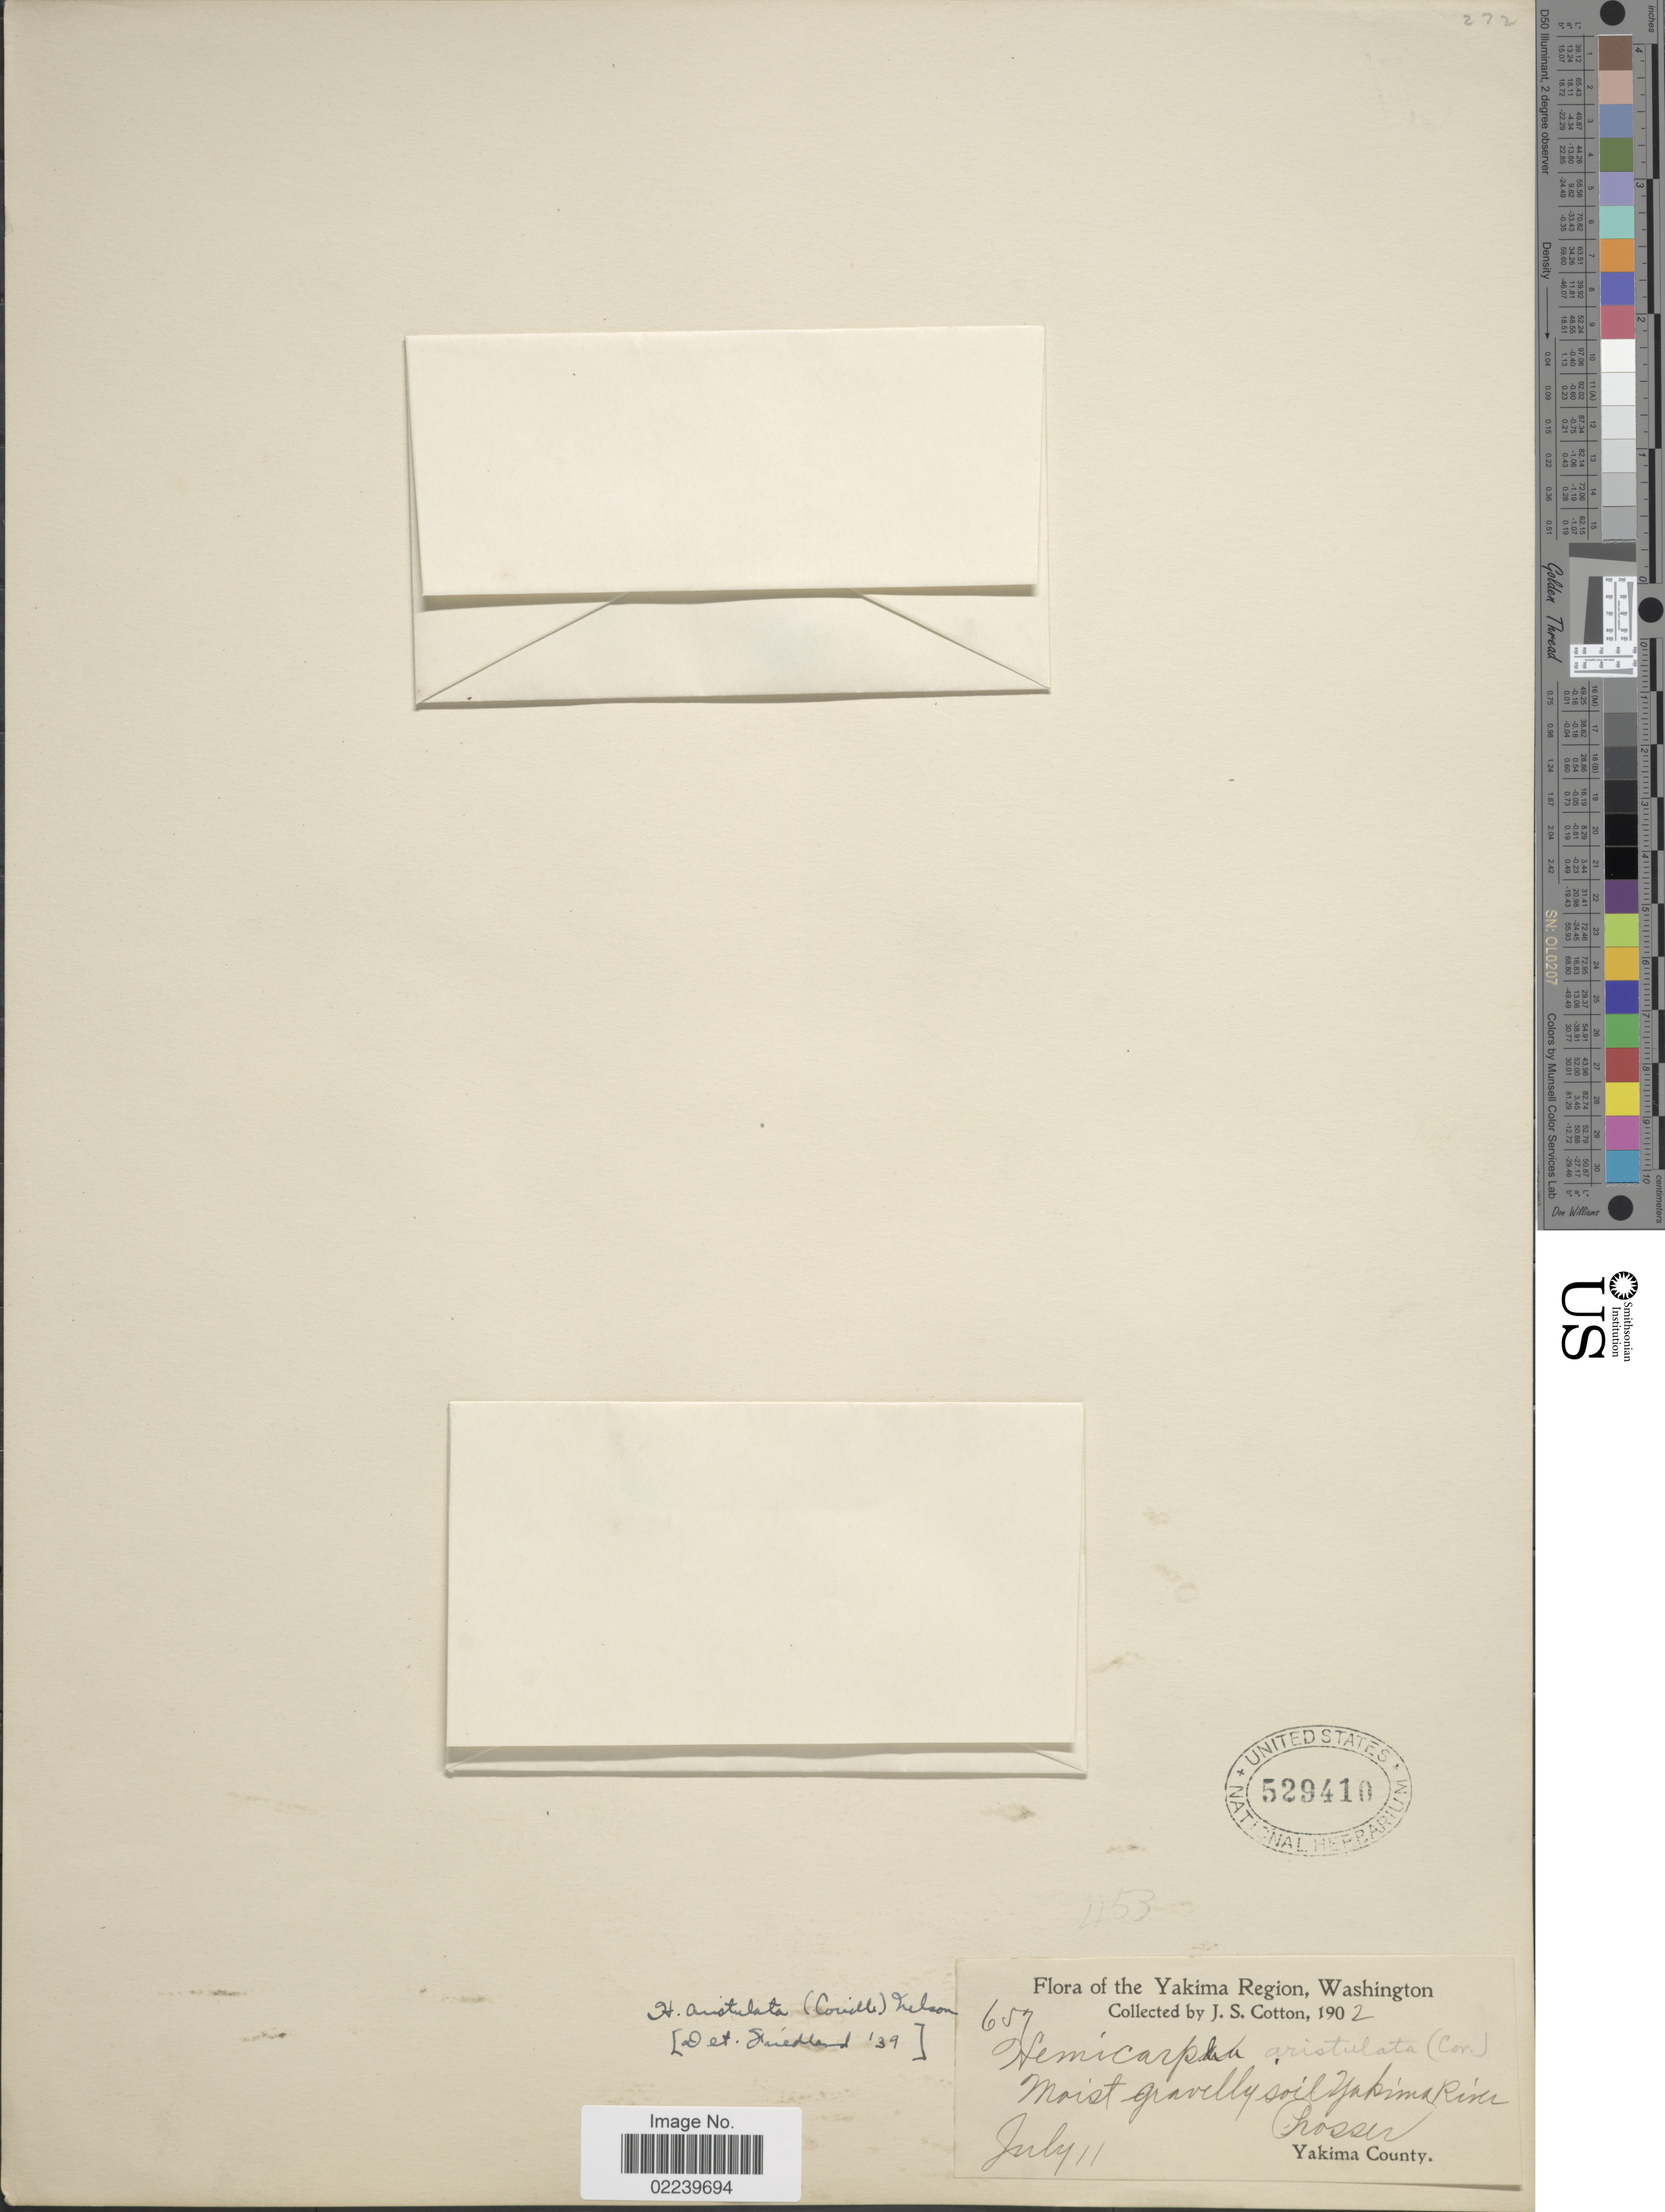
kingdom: Plantae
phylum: Tracheophyta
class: Liliopsida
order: Poales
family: Cyperaceae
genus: Cyperus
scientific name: Cyperus aristulatus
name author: (Coville) Bauters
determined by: Strong, M. T., (US), Smithsonian Institution - National Museum of Natural History (UNITED STATES)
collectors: J. S. Cotton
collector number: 657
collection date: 1902-07-11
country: United States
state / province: Washington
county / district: Yakima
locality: Yakima Region, Yakima River, Prosser, Yakima County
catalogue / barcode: US 529410